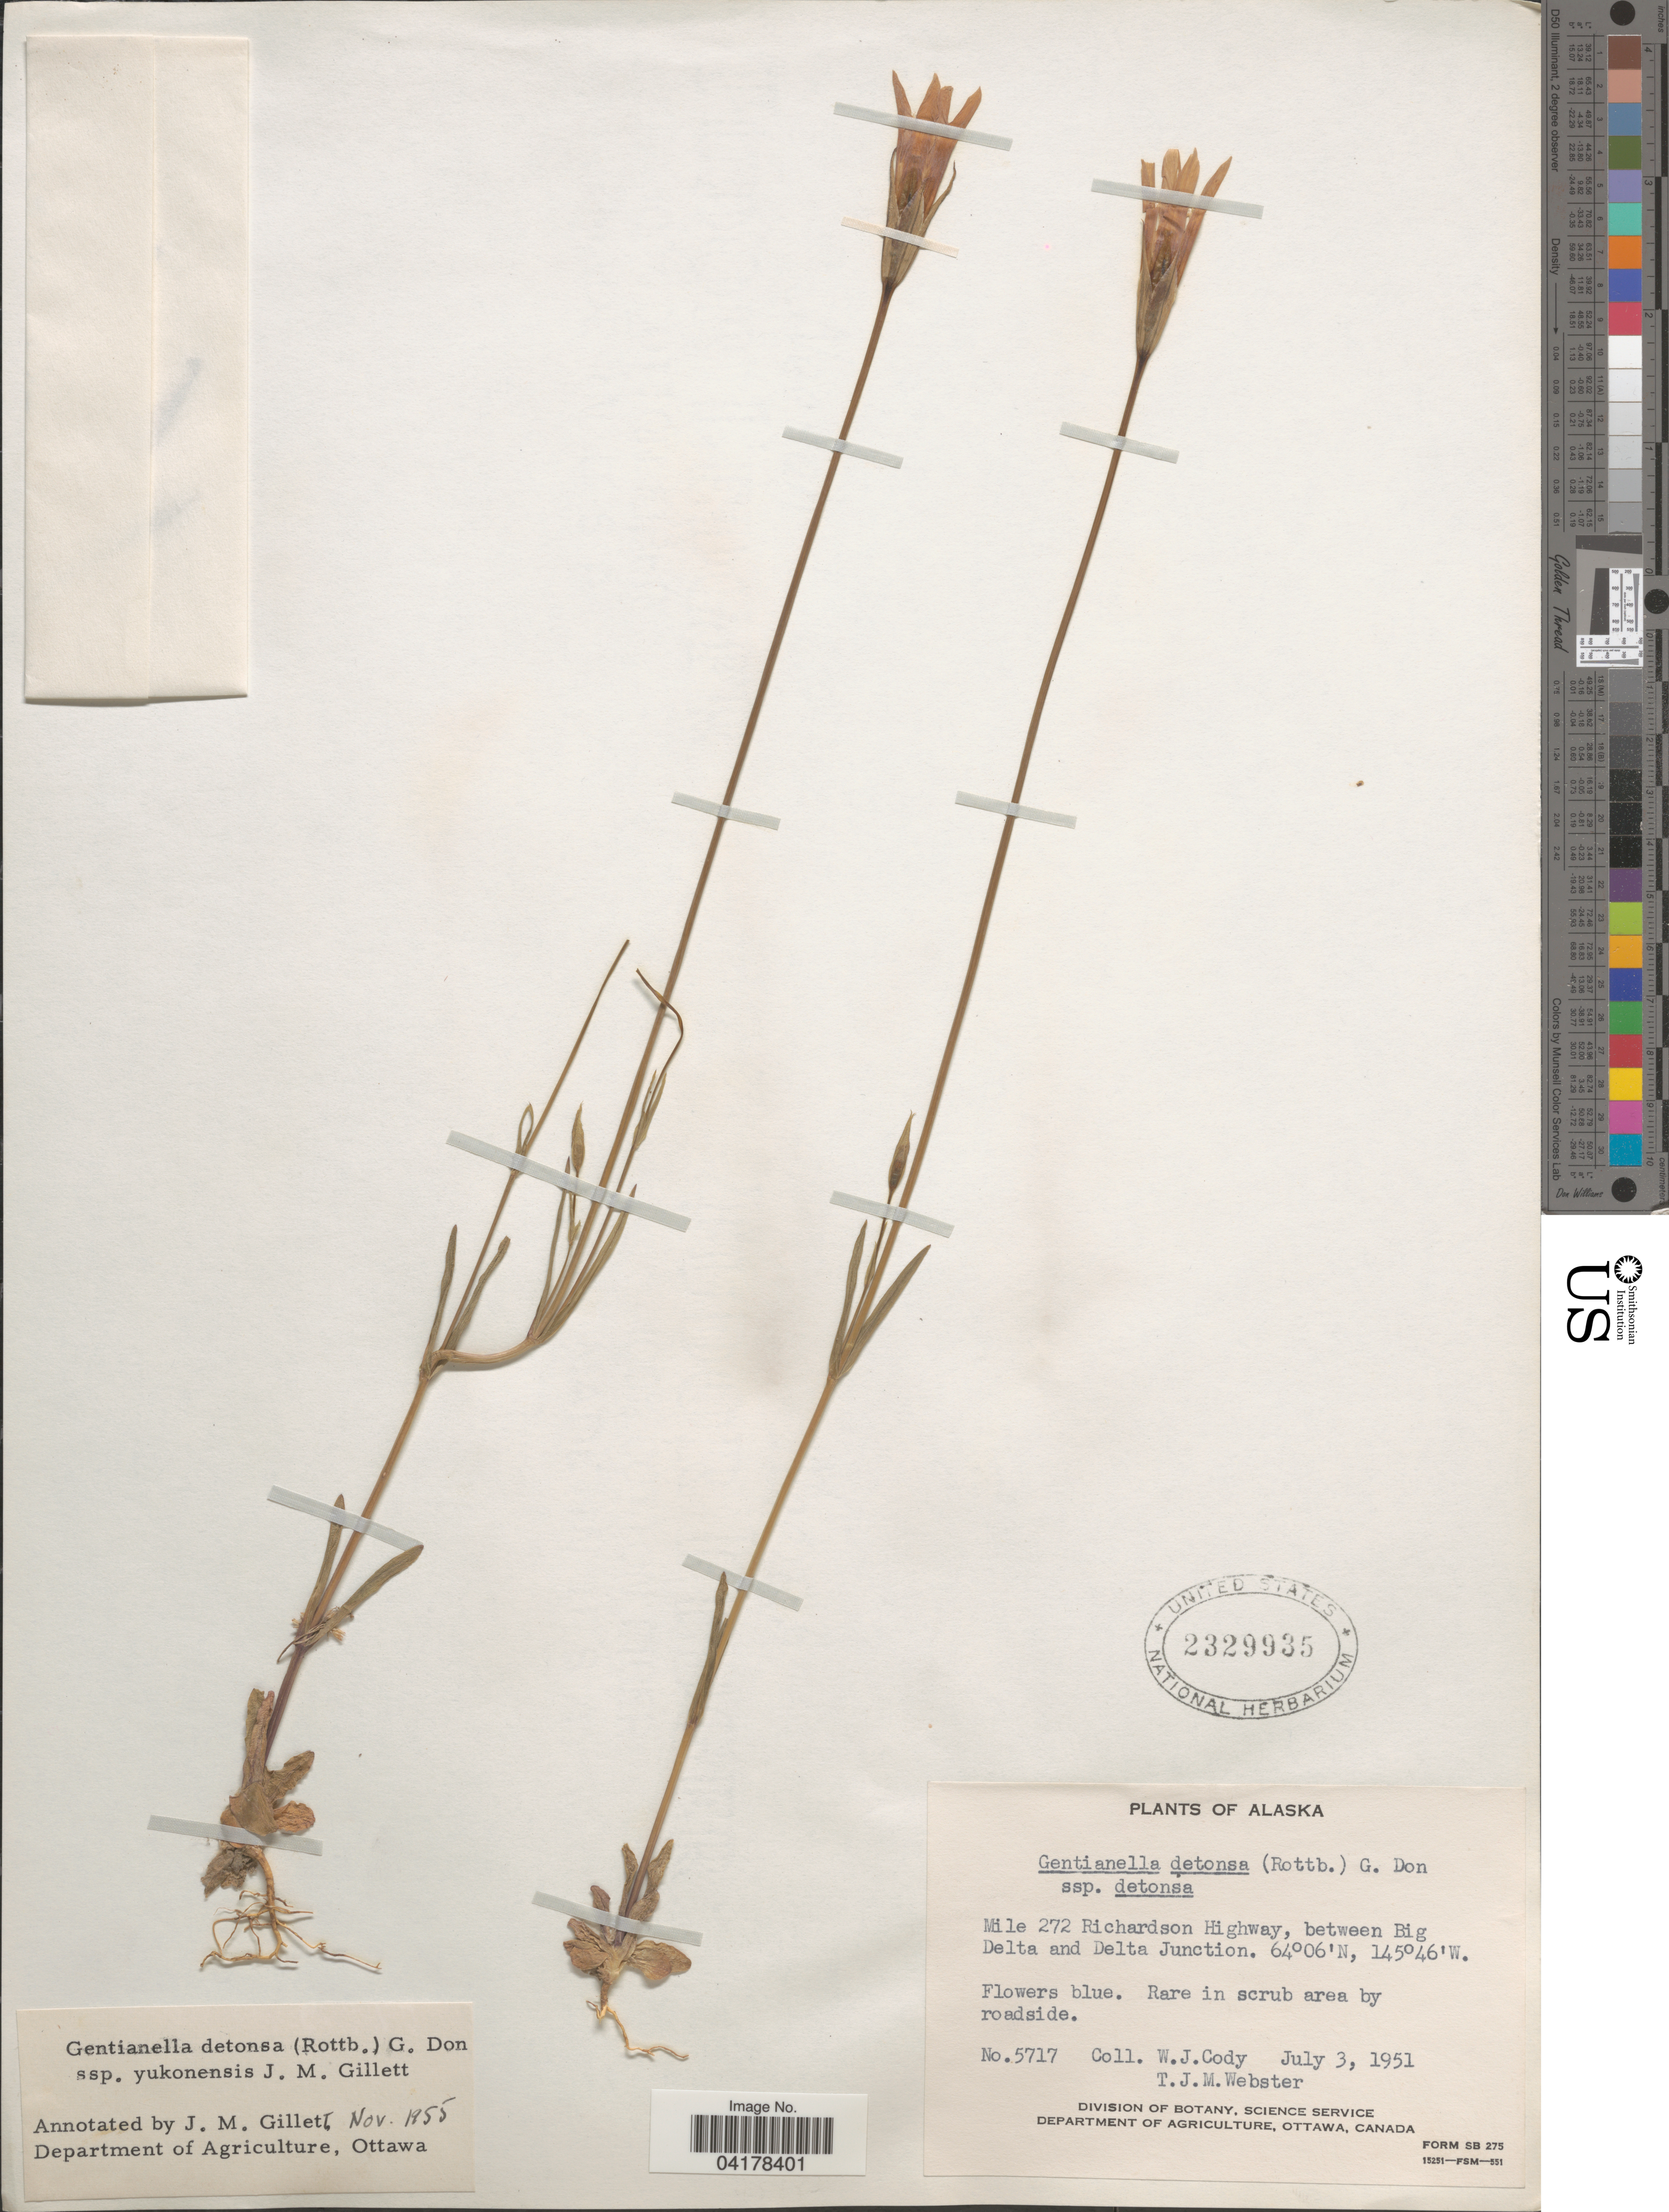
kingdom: Plantae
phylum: Tracheophyta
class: Magnoliopsida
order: Gentianales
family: Gentianaceae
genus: Gentianella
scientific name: Gentianella detonsa subsp. yukonensis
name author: J.M. Gillett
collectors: W. Cody & T. J. Webster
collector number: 5717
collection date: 1951-07-03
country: United States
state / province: Alaska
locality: Mile 272 Richardson Highway, between Big Delta and Delta Junction.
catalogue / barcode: US 2329935